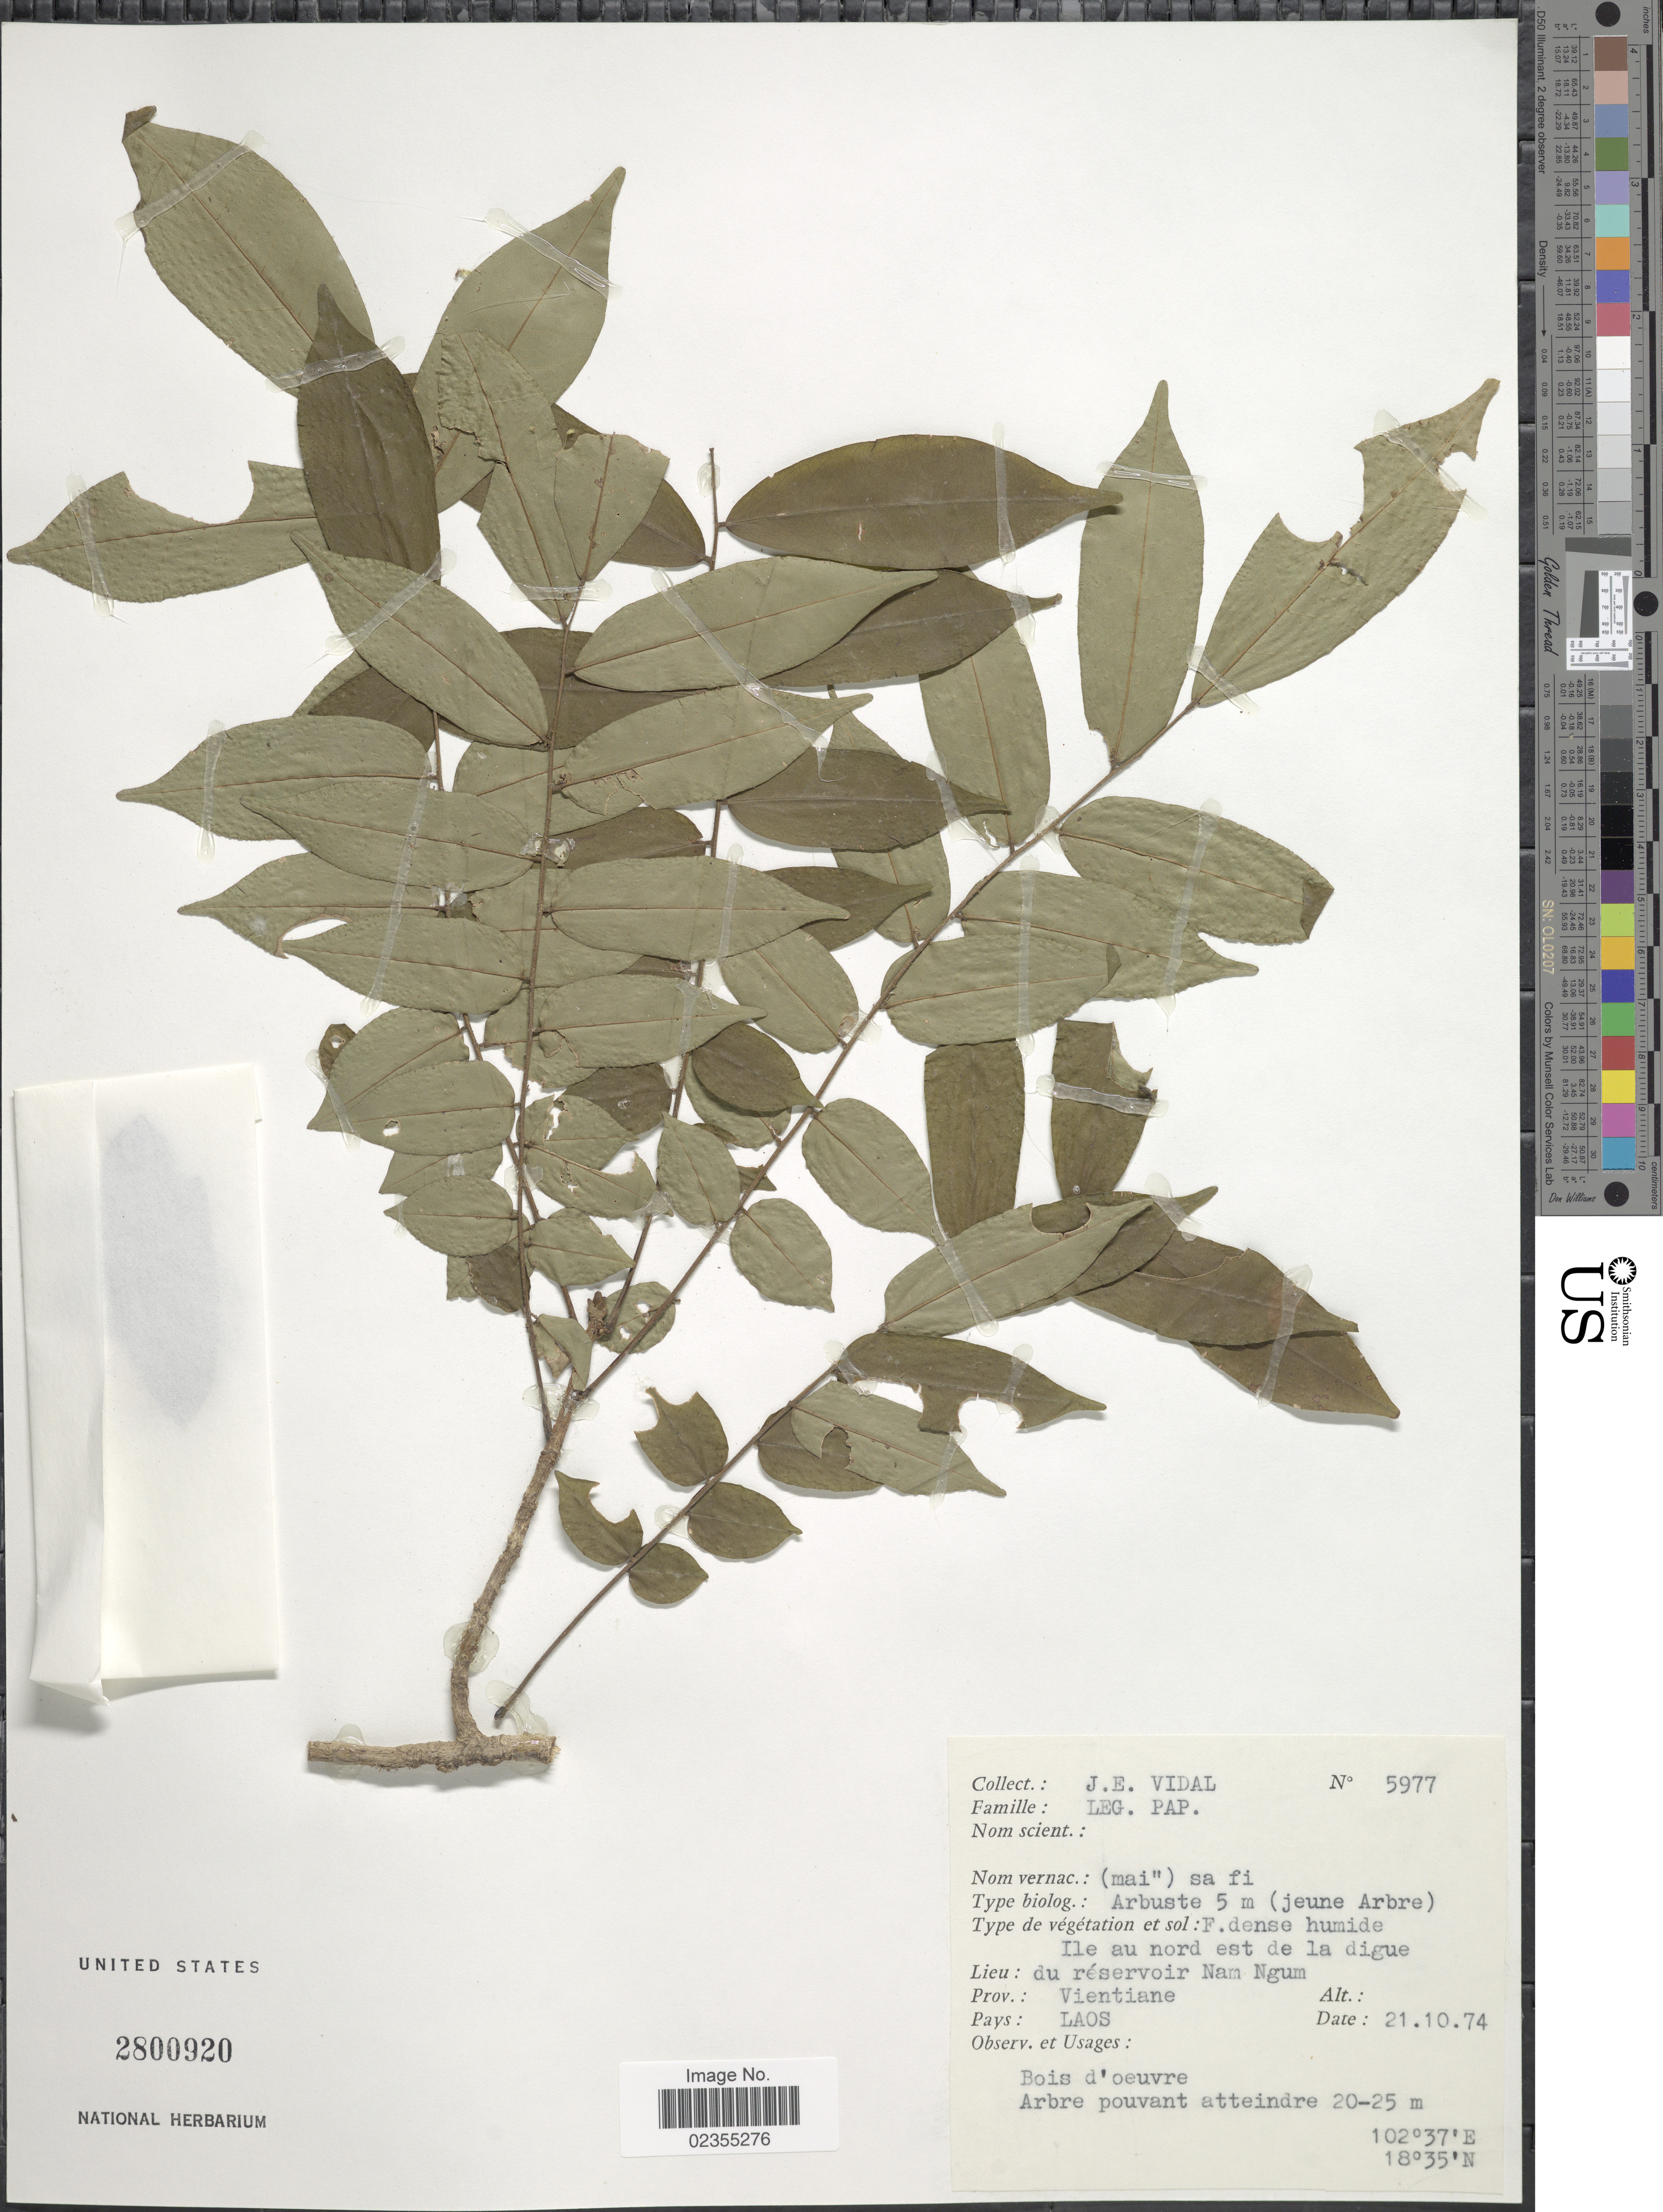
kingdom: Plantae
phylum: Tracheophyta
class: Magnoliopsida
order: Fabales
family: Fabaceae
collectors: J. E. Vidal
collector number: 5977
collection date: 1974-10-21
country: Laos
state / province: Viangchan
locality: Du réservoir Nam Ngum. Prov.: Vientiane.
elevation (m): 20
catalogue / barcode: US 2800920